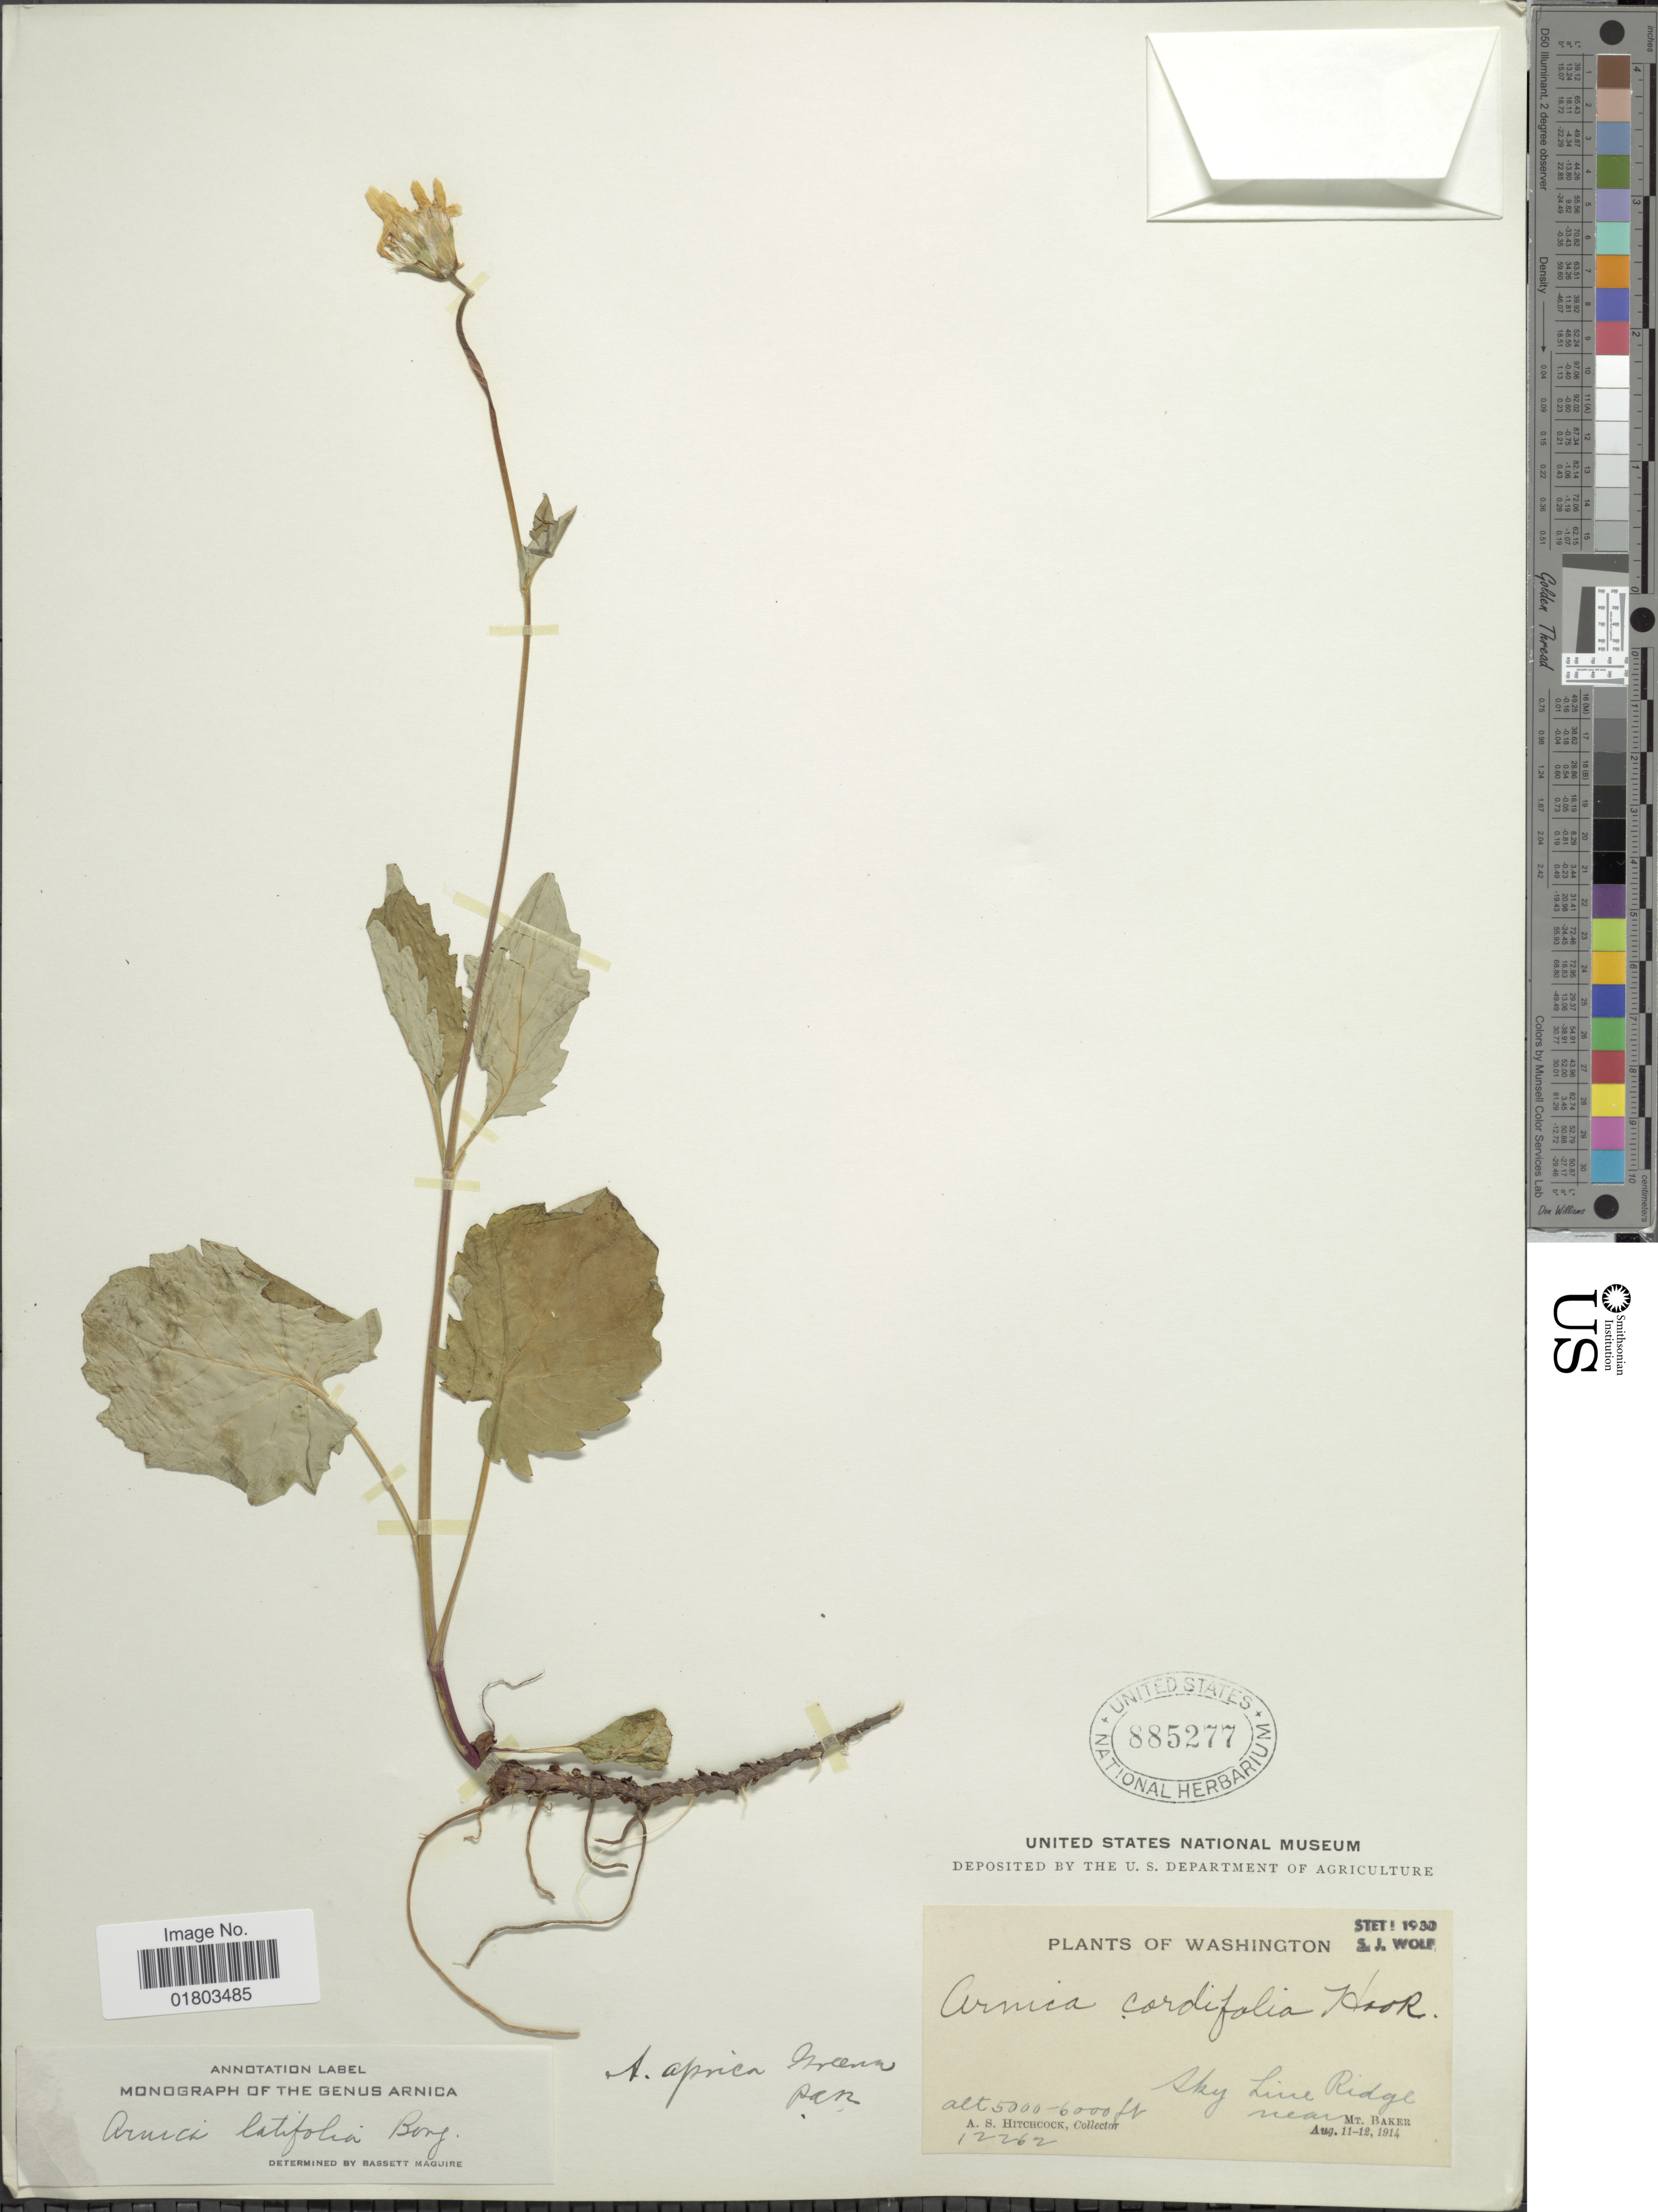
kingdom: Plantae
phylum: Tracheophyta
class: Magnoliopsida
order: Asterales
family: Asteraceae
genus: Arnica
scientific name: Arnica latifolia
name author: Bong.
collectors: A. S. Hitchcock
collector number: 12262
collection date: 1914-08-11/1914-08-12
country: United States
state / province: Washington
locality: Sky line Ridge, near Mt Baker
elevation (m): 1524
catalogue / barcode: US 885277